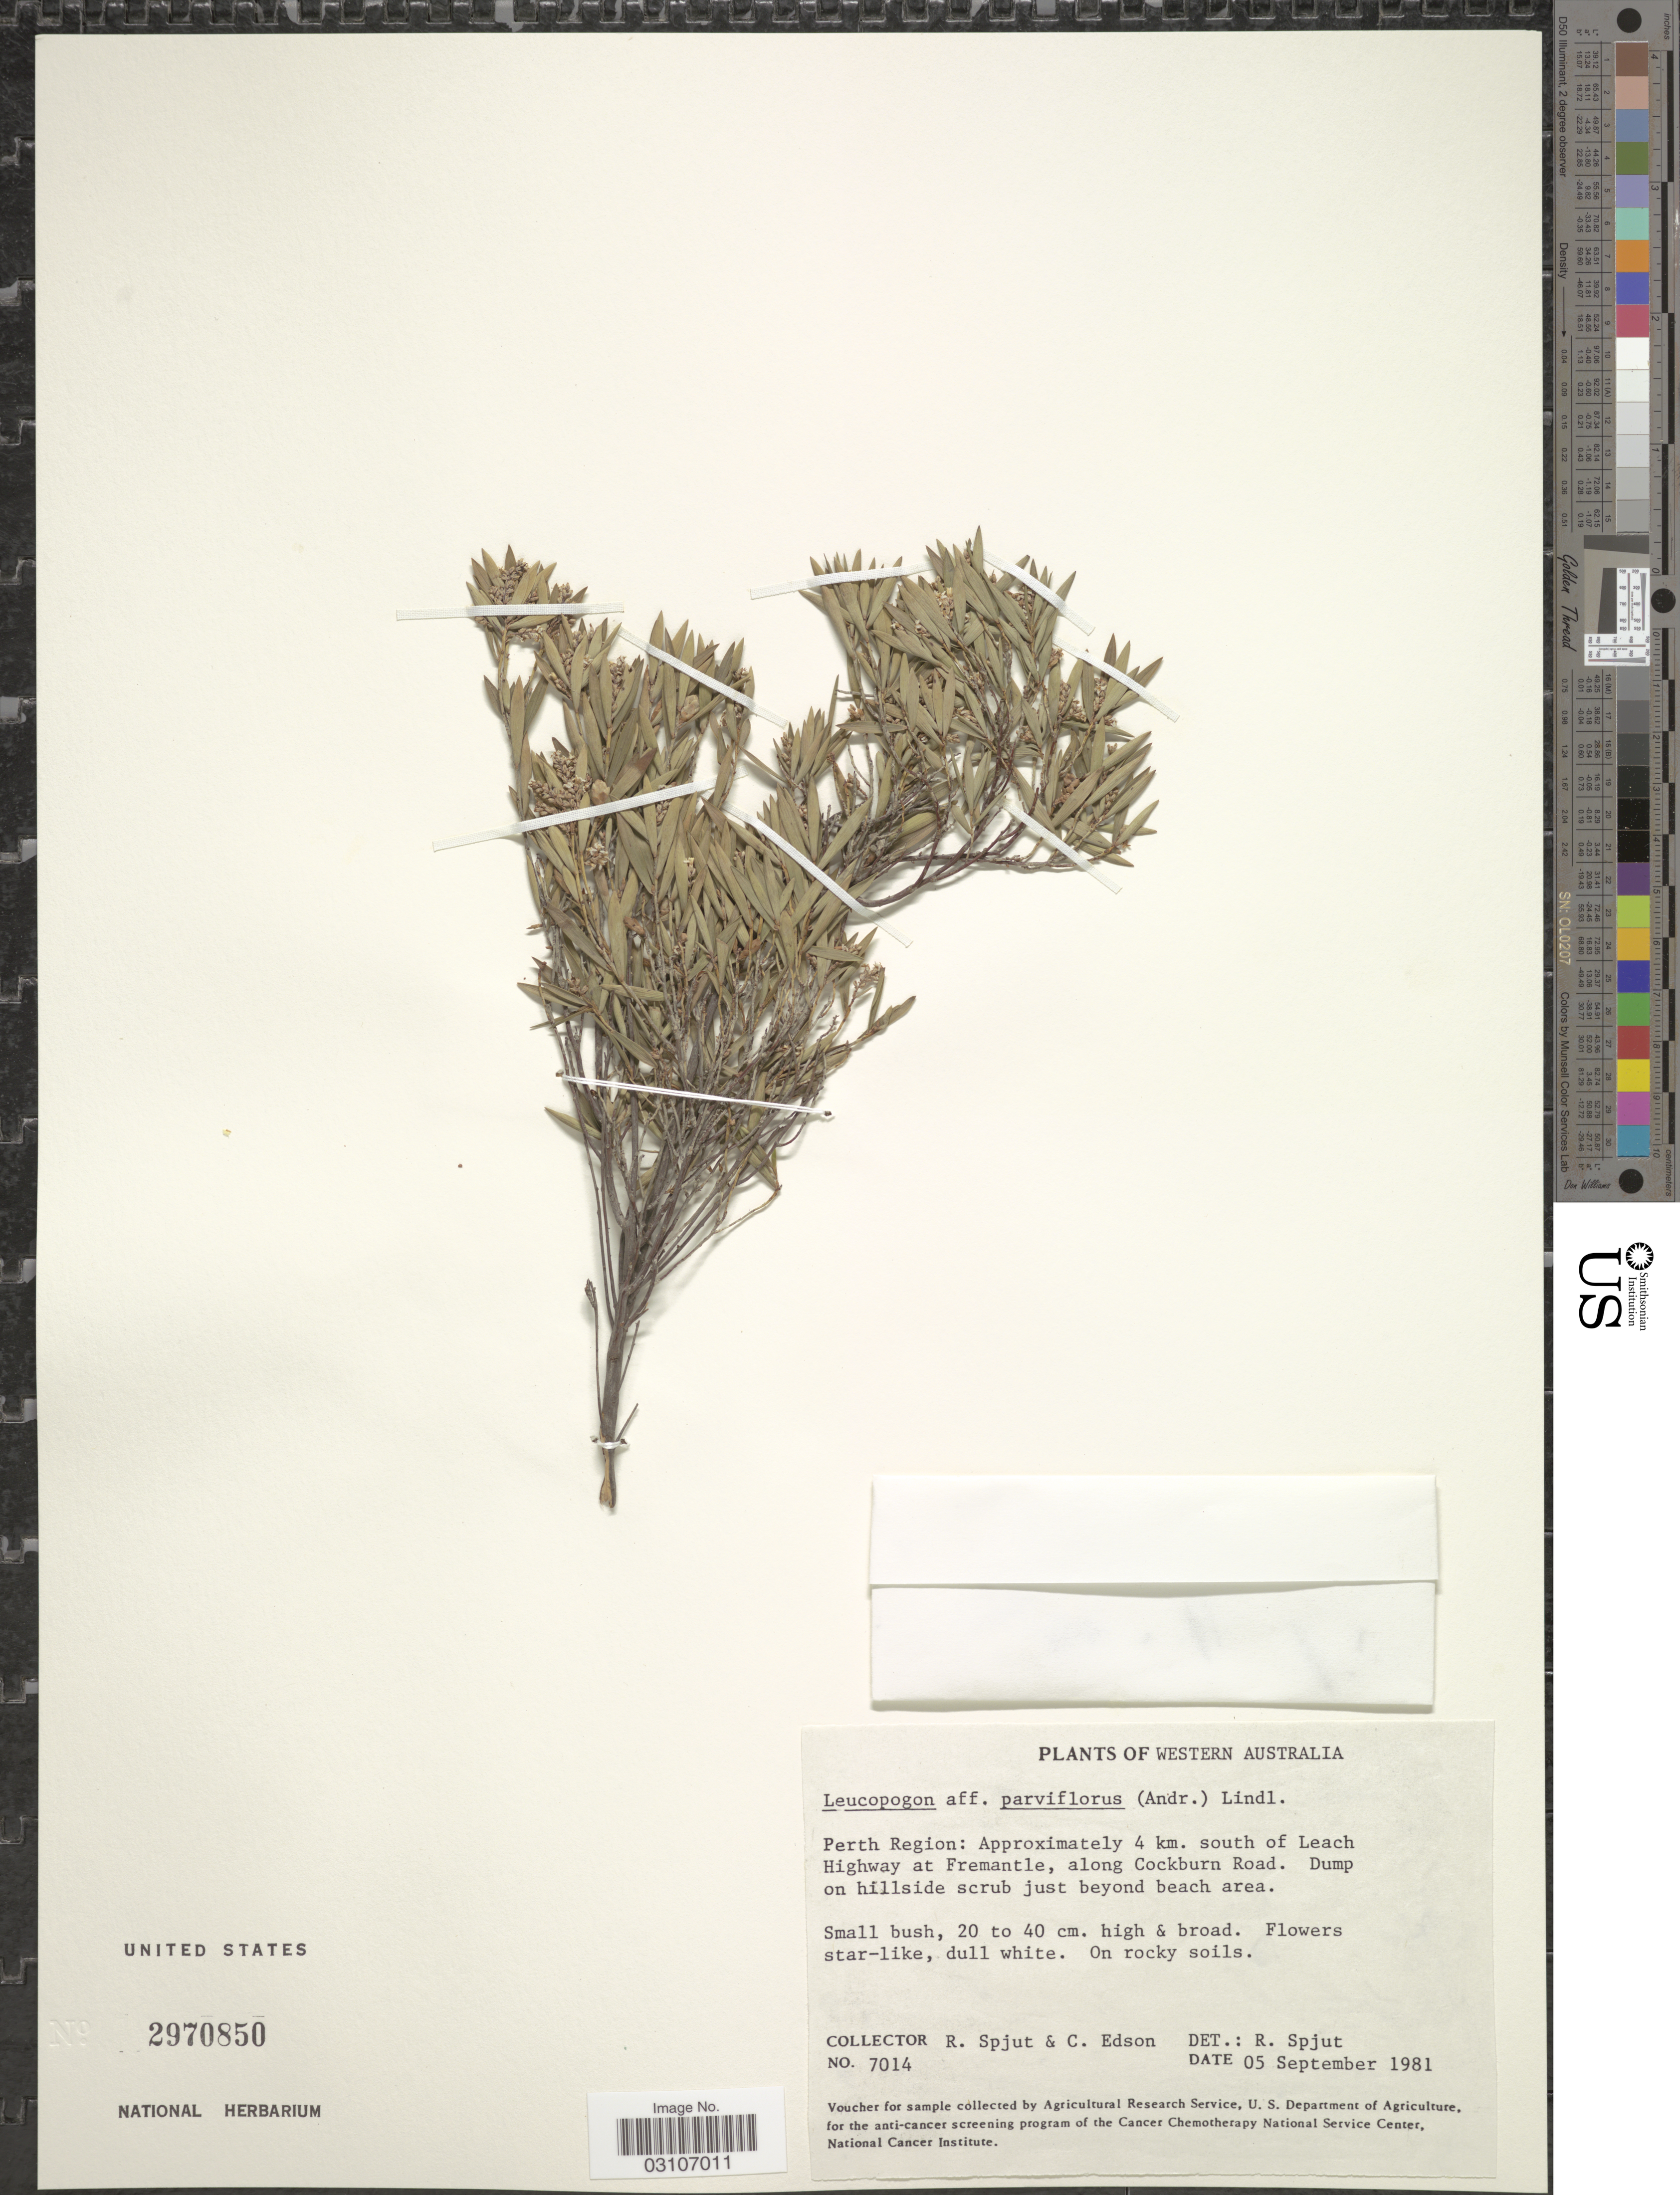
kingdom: Plantae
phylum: Tracheophyta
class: Magnoliopsida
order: Ericales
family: Ericaceae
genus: Leucopogon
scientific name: Leucopogon parviflorus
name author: (H. Andrews) Lindl.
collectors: R. Spjut & C. Edson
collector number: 7014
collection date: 1981-09-05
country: Australia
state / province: Western Australia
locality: Perth Region: Approximately 4 km. south of Leach Highway at Fremantle, along Cockburn Road. Dump on hillside scrub just beyond beach area.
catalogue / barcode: US 2970850